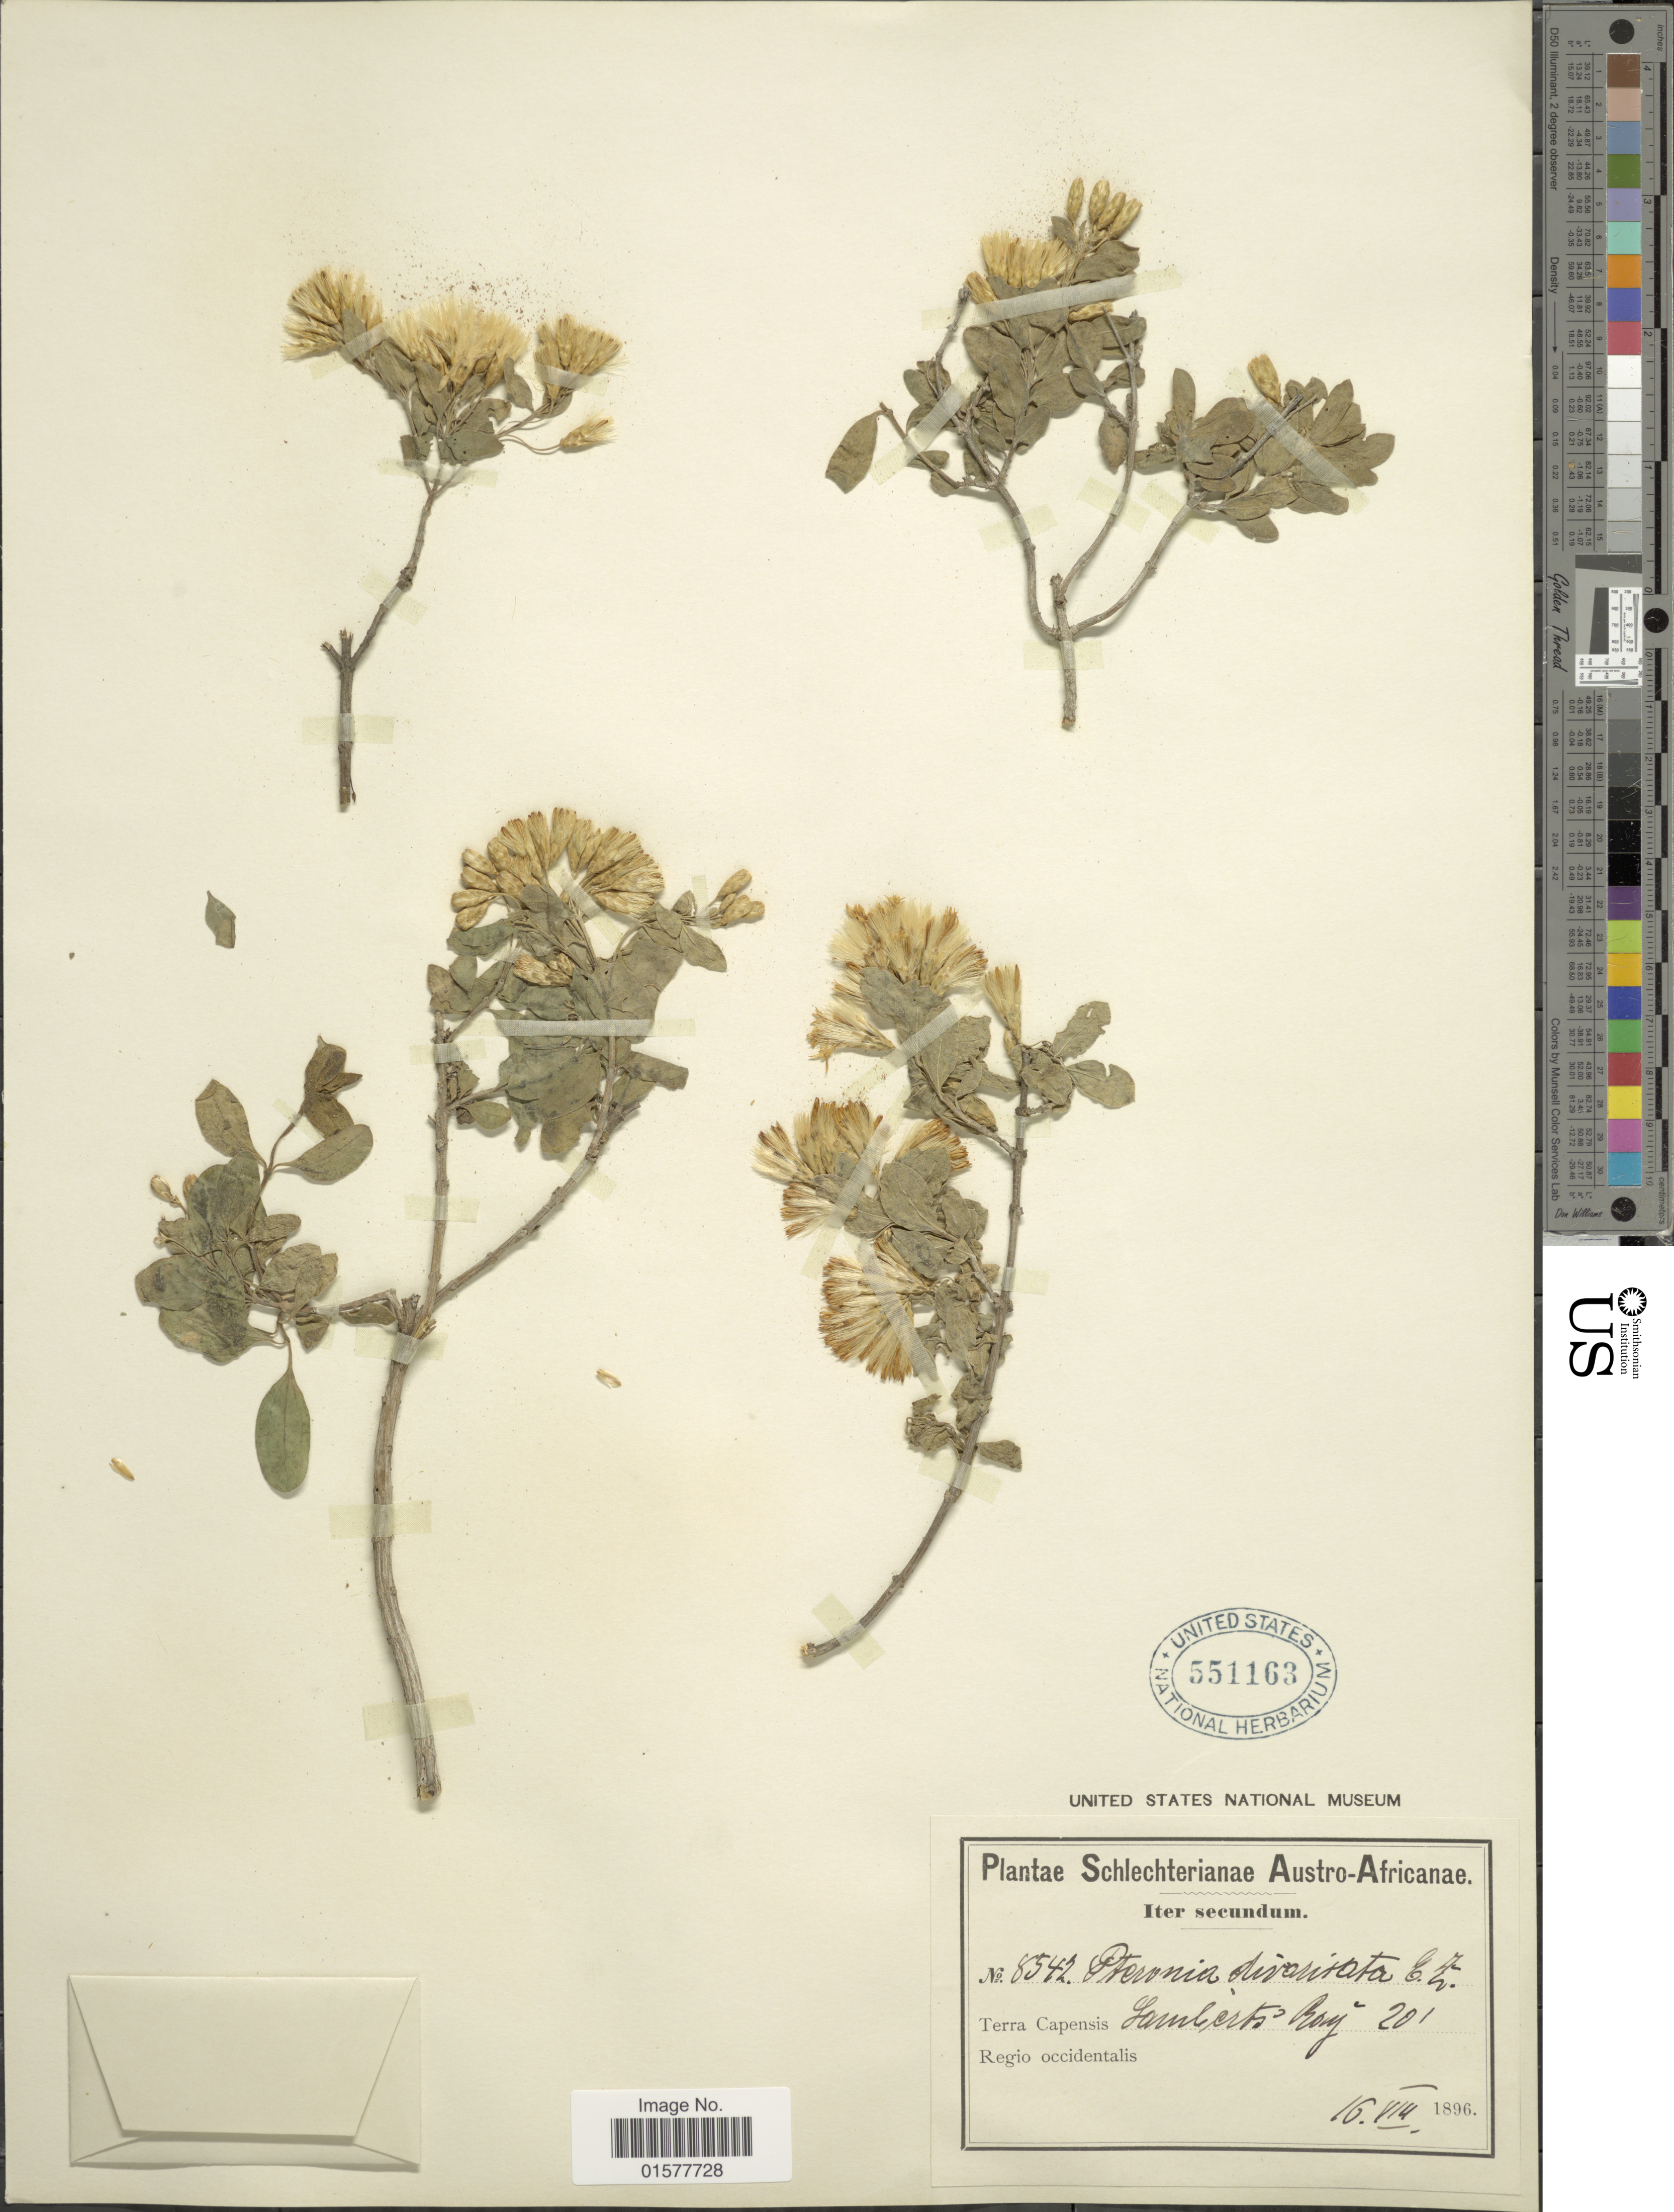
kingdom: Plantae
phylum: Tracheophyta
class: Magnoliopsida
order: Asterales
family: Asteraceae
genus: Pteronia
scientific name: Pteronia divaricata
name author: (P.J. Bergius) Less.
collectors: Schlechter, --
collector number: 8542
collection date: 1896-08-16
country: South Africa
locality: Terra'Capensis Hamlerts Roy, Regio Occidentalis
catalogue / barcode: US 551163